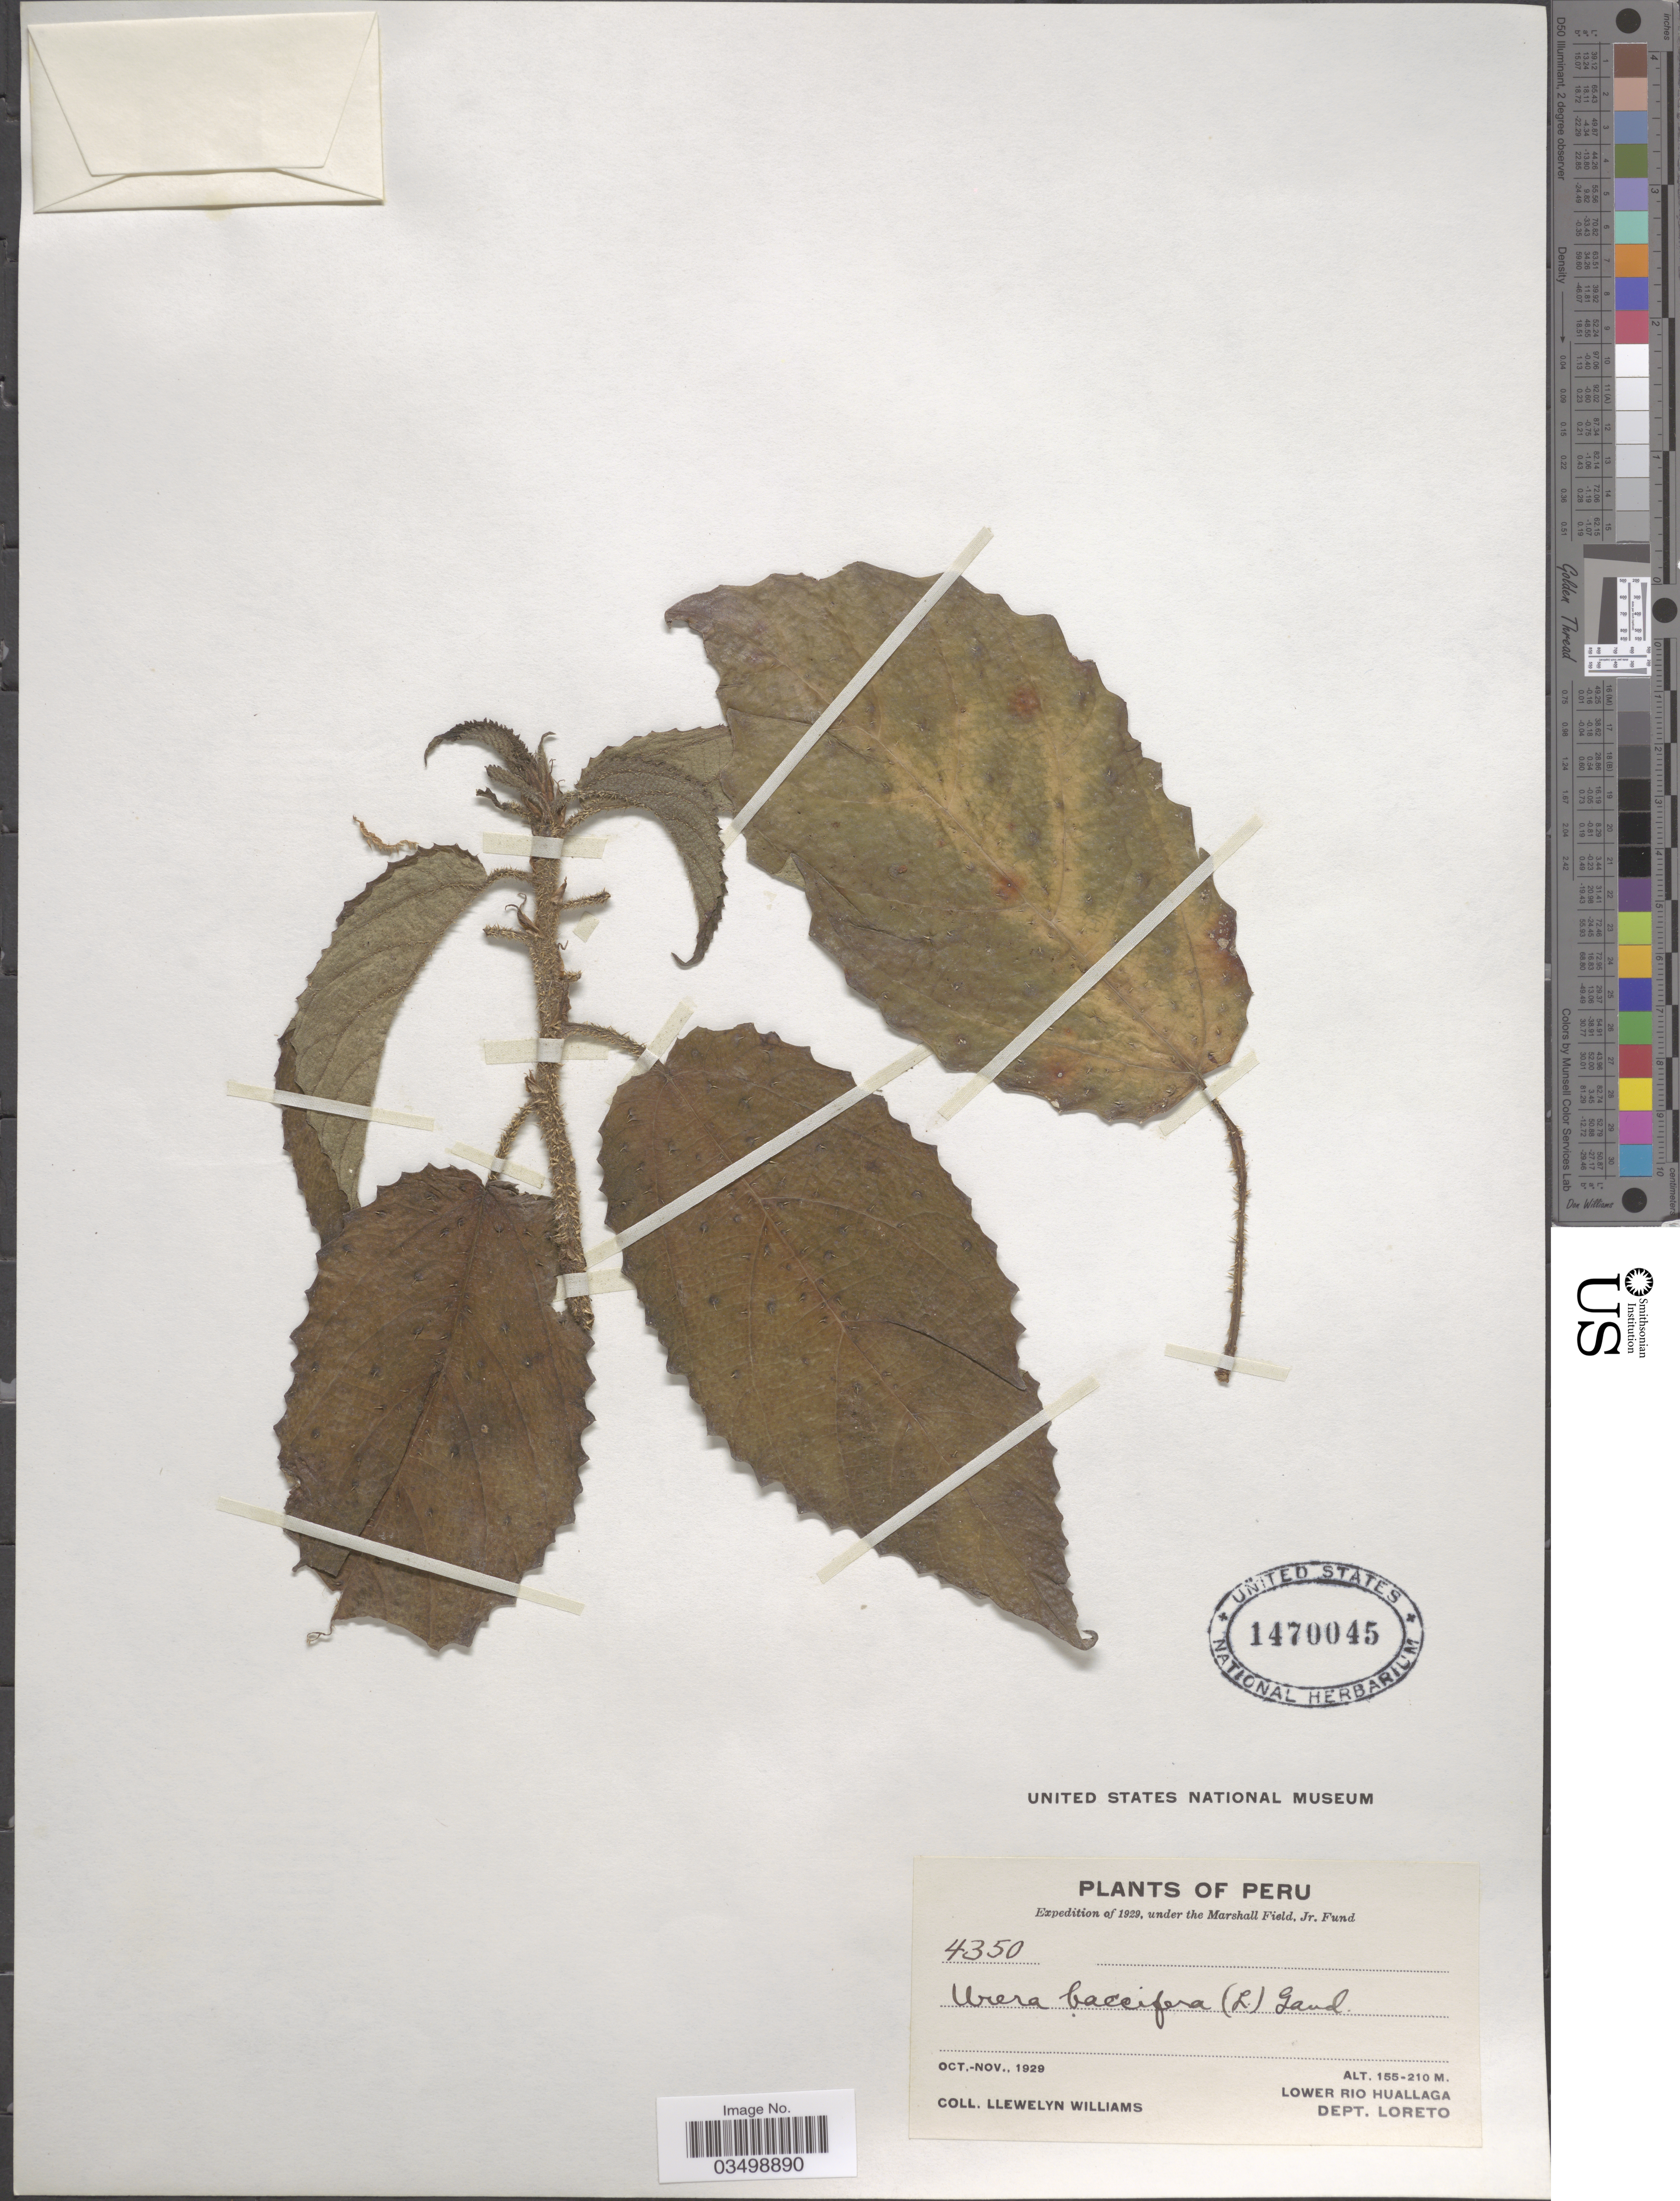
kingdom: Plantae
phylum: Tracheophyta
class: Magnoliopsida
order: Rosales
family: Urticaceae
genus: Urera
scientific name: Urera baccifera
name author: (L.) Gaudich. ex Wedd.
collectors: Ll. Williams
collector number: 4350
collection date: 1929-10/1929-11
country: Peru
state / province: Loreto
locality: Lower Rio Huallaga. Dept. Loreto.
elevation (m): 155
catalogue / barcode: US 1470045